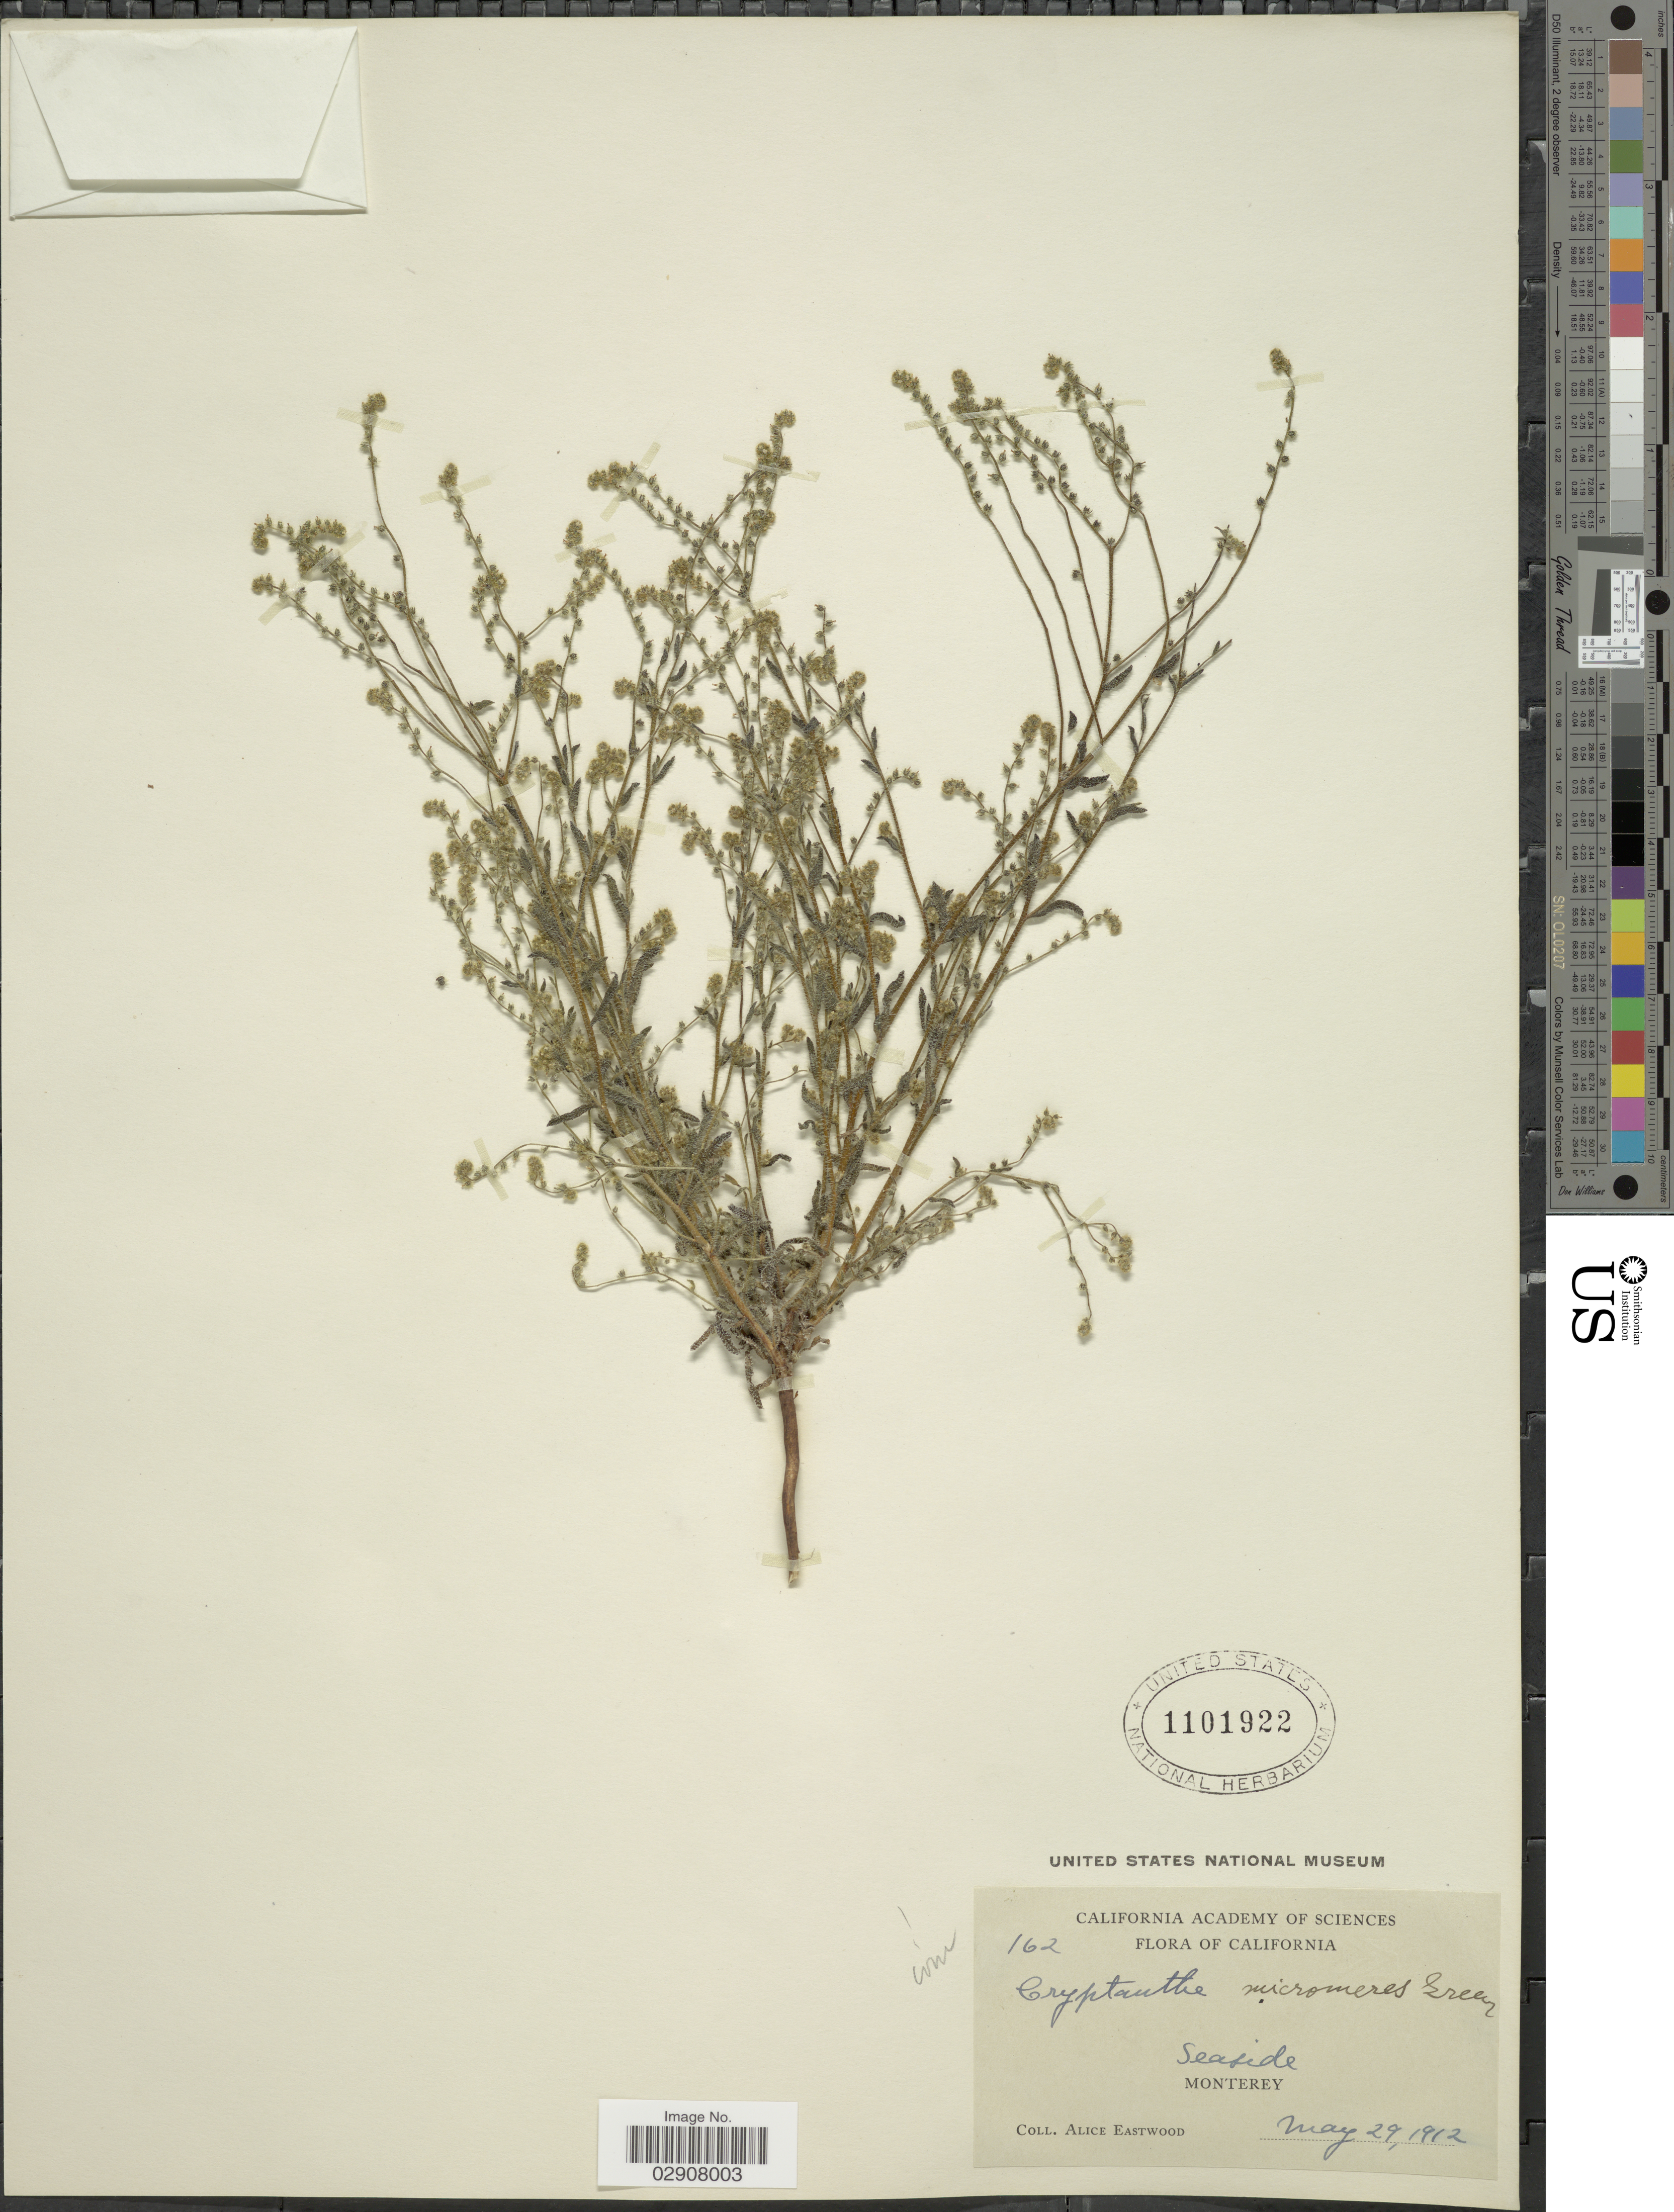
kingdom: Plantae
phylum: Tracheophyta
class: Magnoliopsida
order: Boraginales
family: Boraginaceae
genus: Cryptantha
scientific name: Cryptantha micromeres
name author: (A. Gray) S.W. Greene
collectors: A. Eastwood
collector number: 162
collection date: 1912-05-29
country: United States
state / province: California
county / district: Monterey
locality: Seaside, Monterey.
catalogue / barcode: US 1101922